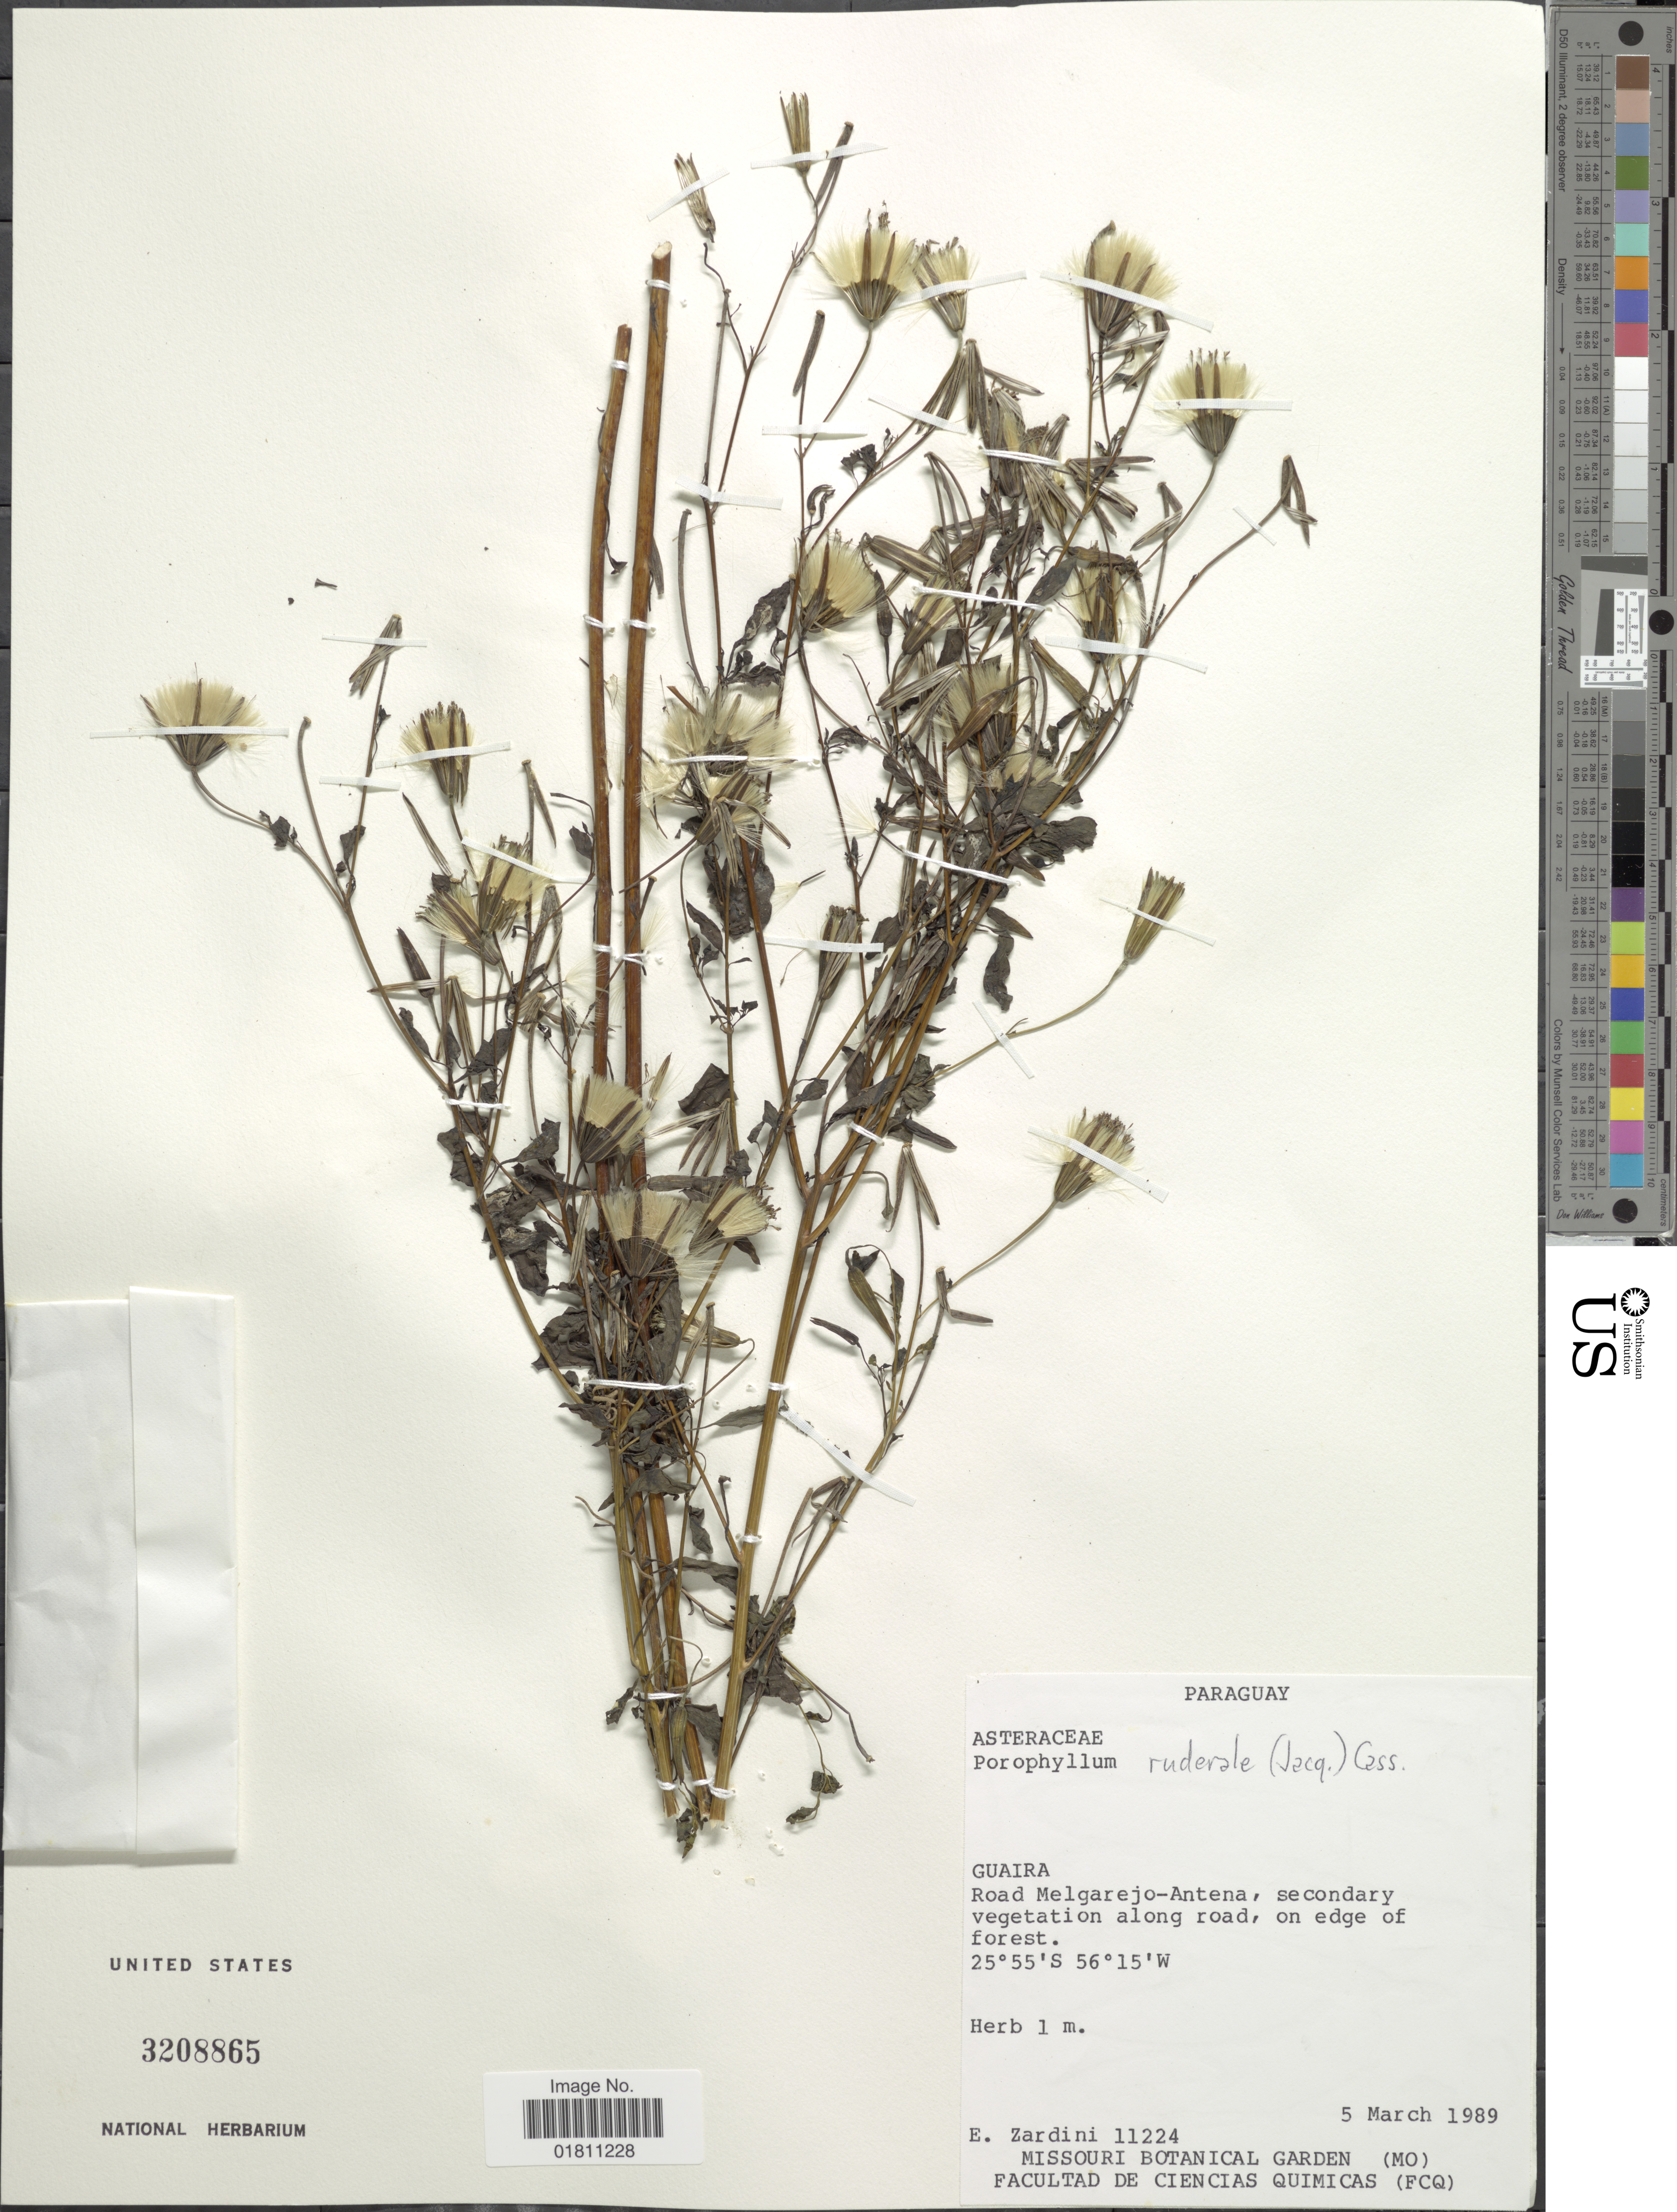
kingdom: Plantae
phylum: Tracheophyta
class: Magnoliopsida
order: Asterales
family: Asteraceae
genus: Porophyllum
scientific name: Porophyllum ruderale subsp. ruderale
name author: (Jacq.) Cass.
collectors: E. M. Zardini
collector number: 11224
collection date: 1989-03-05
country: Paraguay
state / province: Guaira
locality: Road Melgarejo-Antena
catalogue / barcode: US 3208865